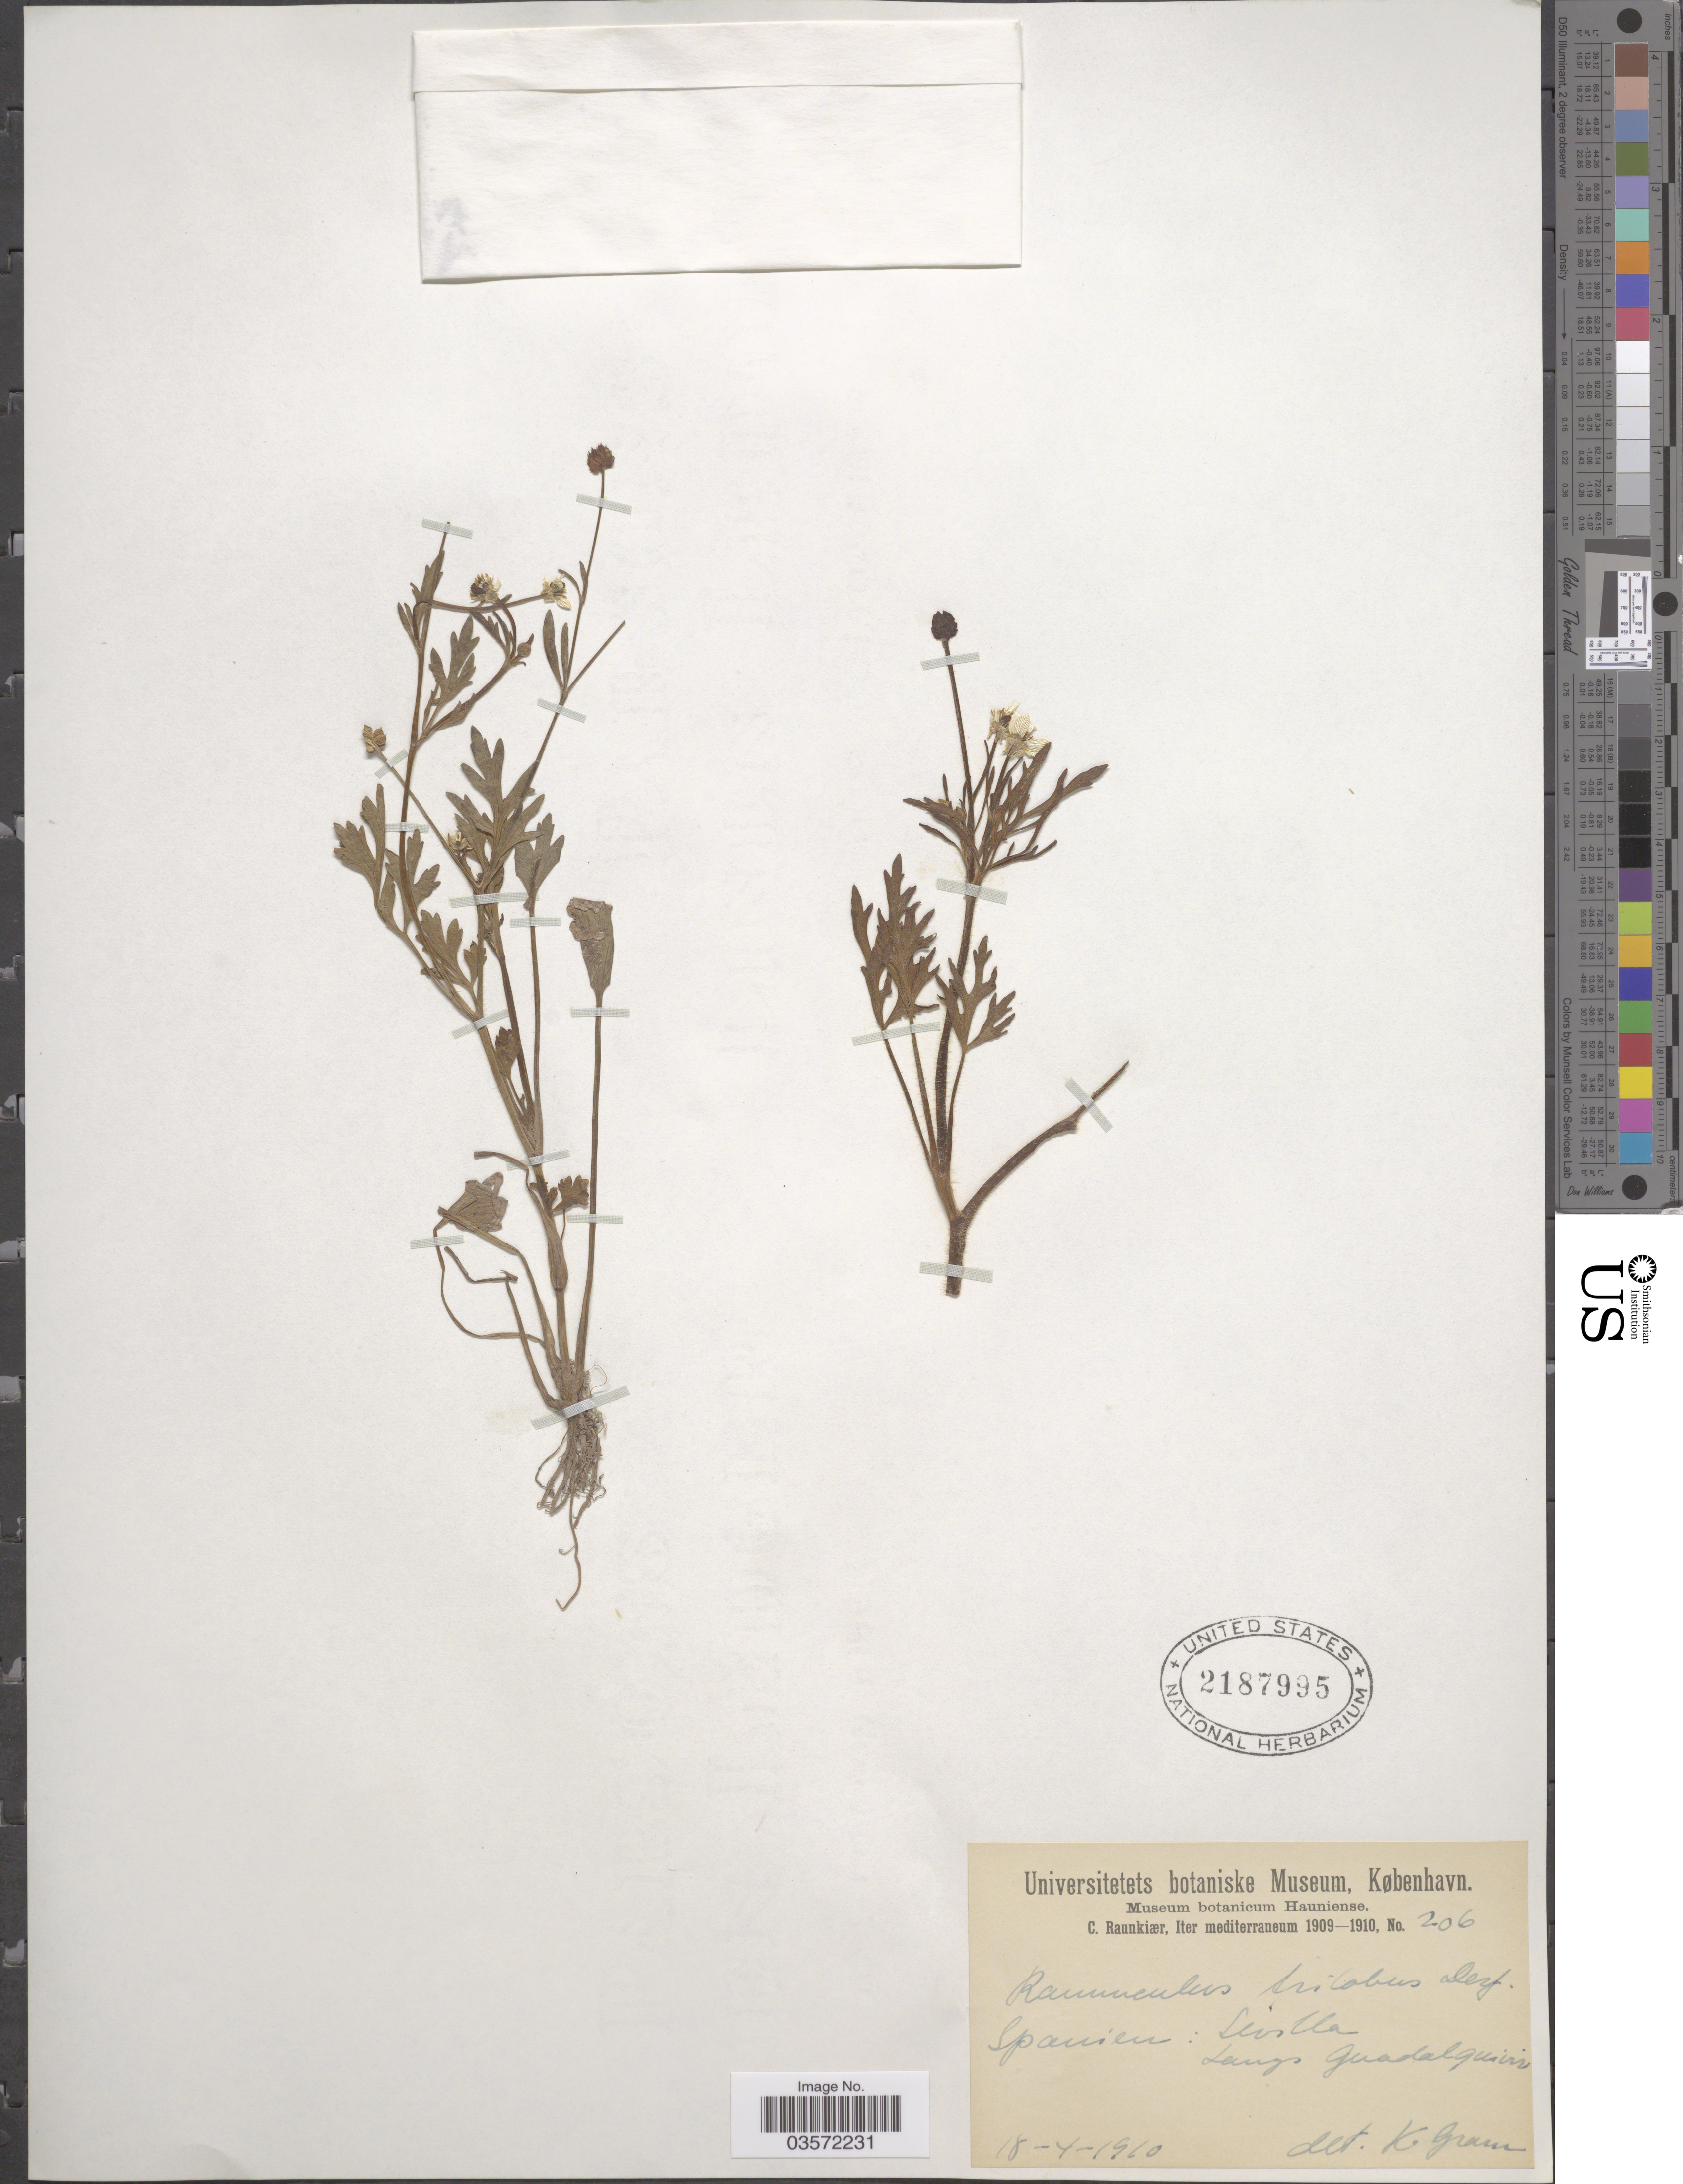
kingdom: Plantae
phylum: Tracheophyta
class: Magnoliopsida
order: Ranunculales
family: Ranunculaceae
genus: Ranunculus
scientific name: Ranunculus trilobus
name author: Desf.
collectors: C. Raunkiær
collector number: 206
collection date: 1910-04-18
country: Spain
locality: Spanien: Sevilla Langs Guadalquivir Mediterraneum.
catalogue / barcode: US 2187995